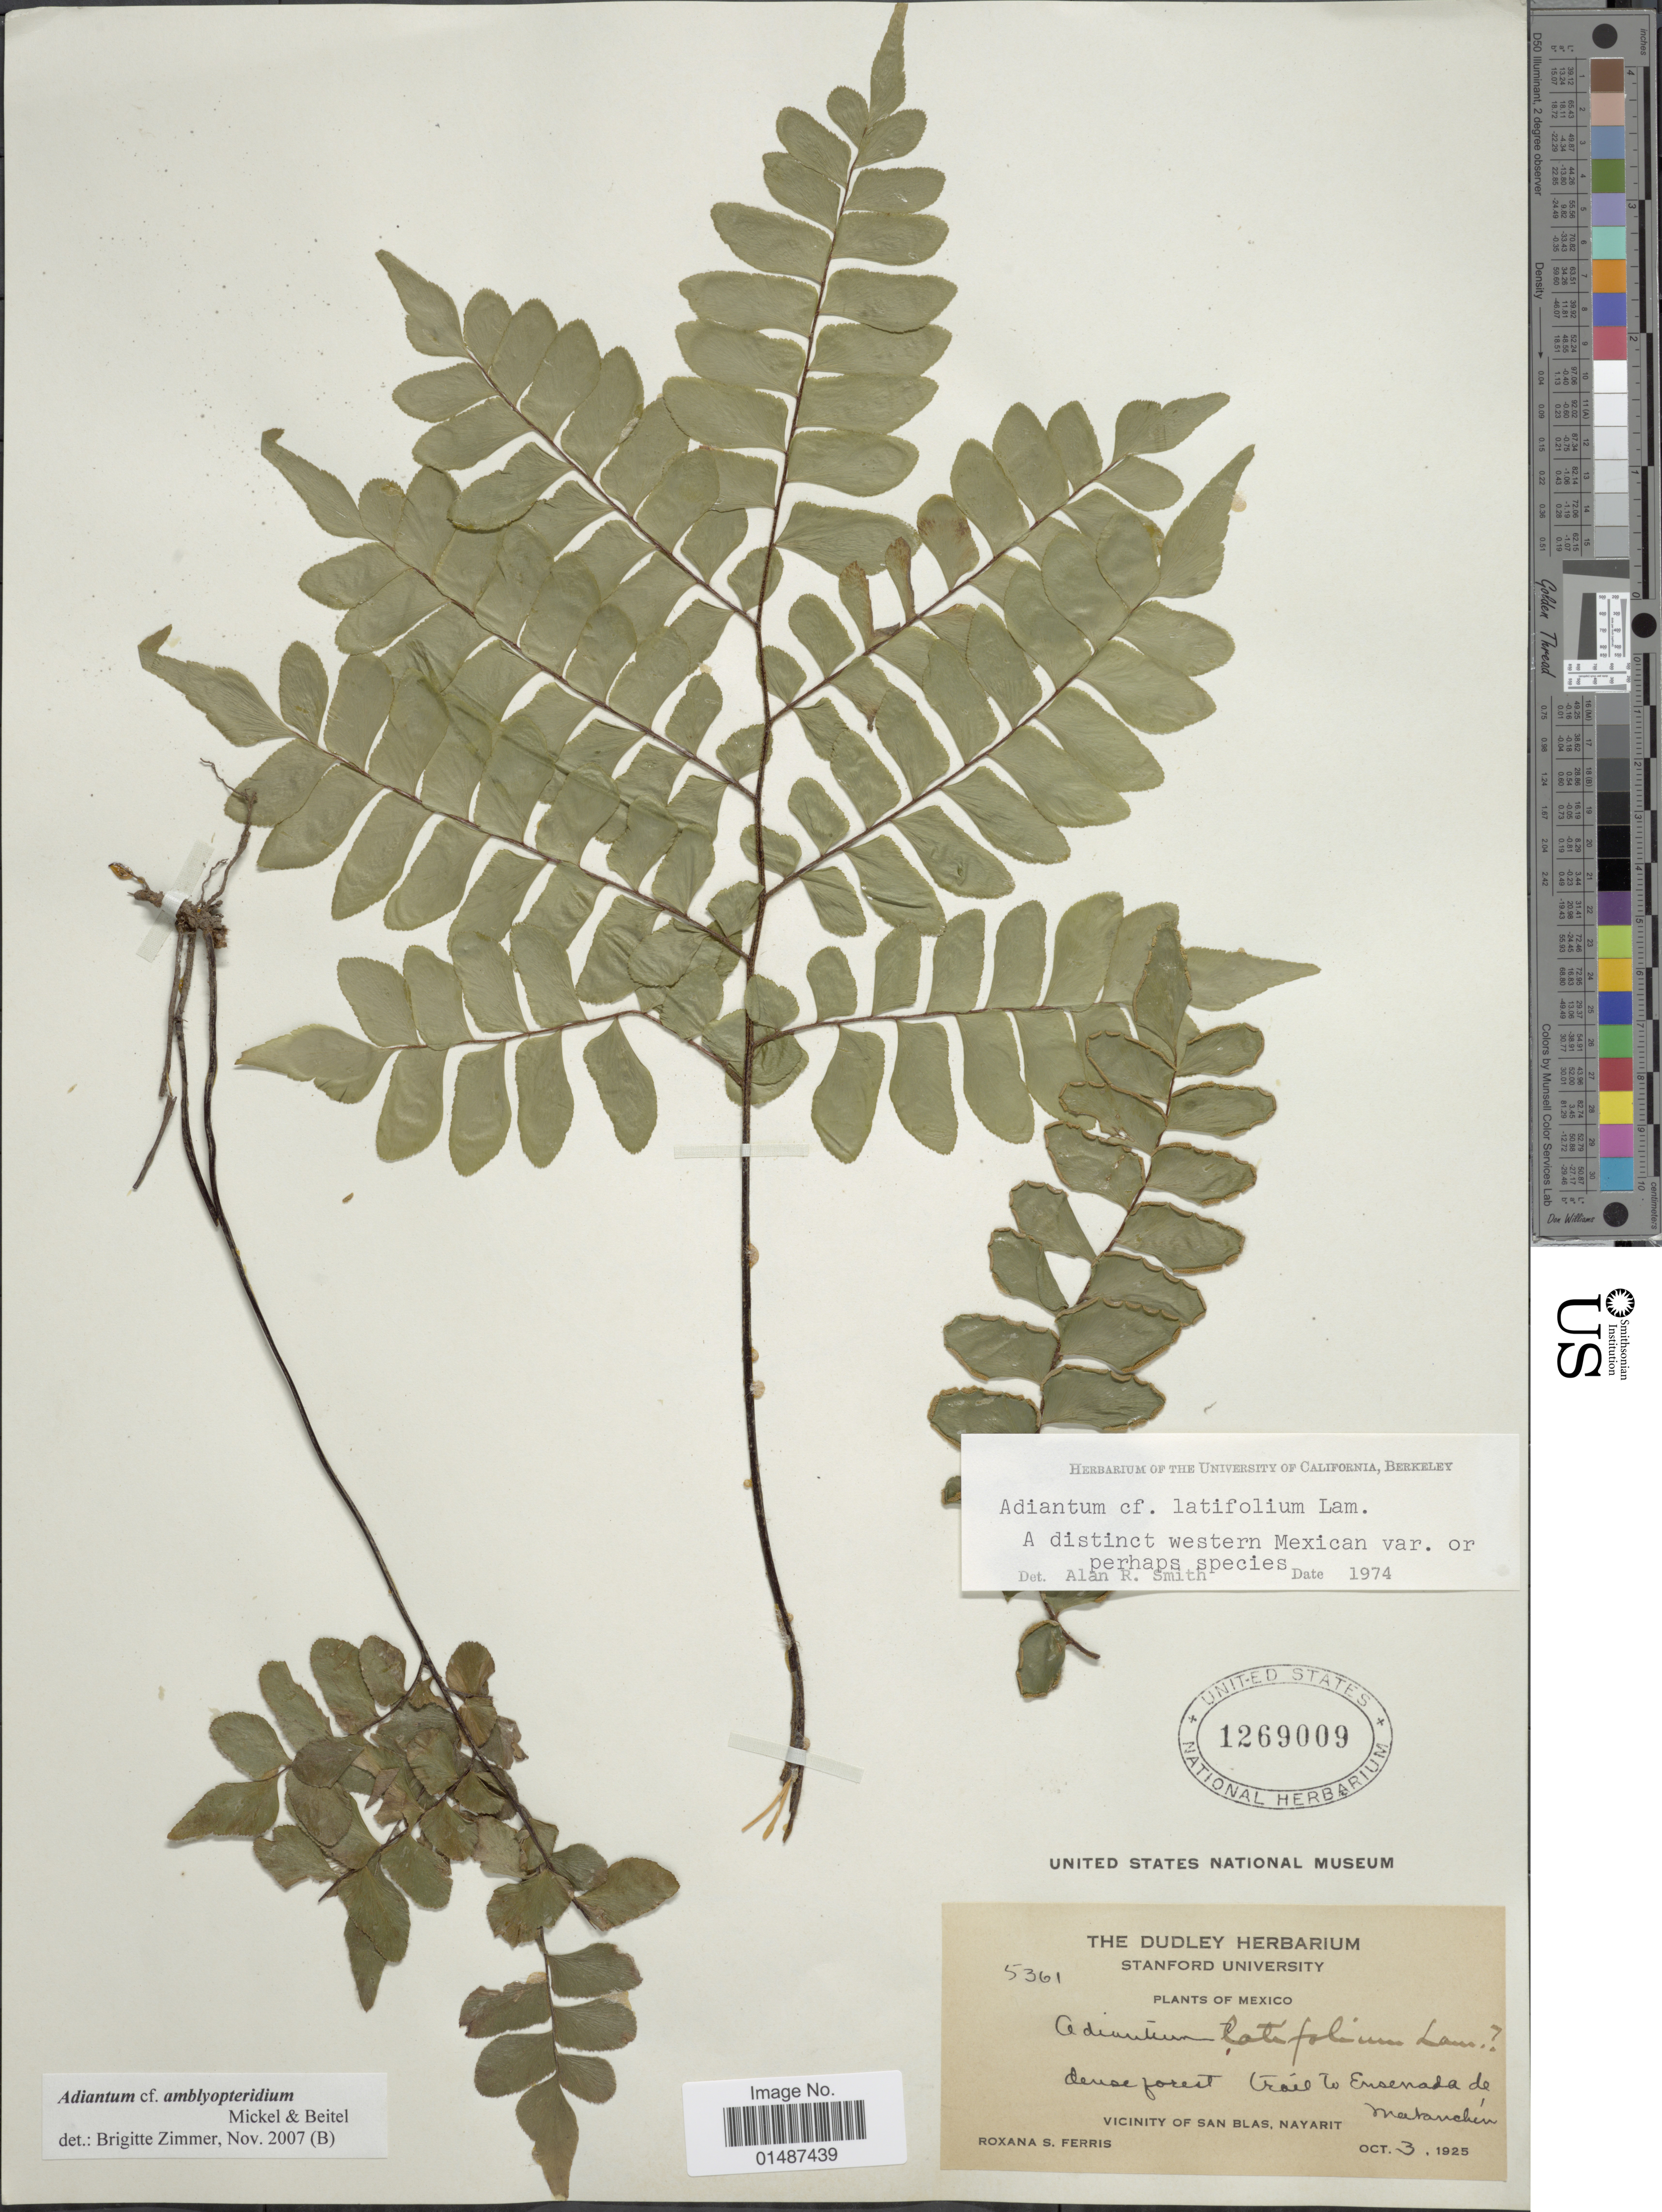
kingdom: Plantae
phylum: Tracheophyta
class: Polypodiopsida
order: Polypodiales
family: Pteridaceae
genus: Adiantum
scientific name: Adiantum amblyopteridium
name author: Mickel & Beitel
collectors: R. S. Ferris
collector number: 5361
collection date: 1925-10-03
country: Mexico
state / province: Nayarit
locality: Dense forest trail to Ensenada de Matanchén. Vicinity of San Blas.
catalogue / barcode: US 1269009